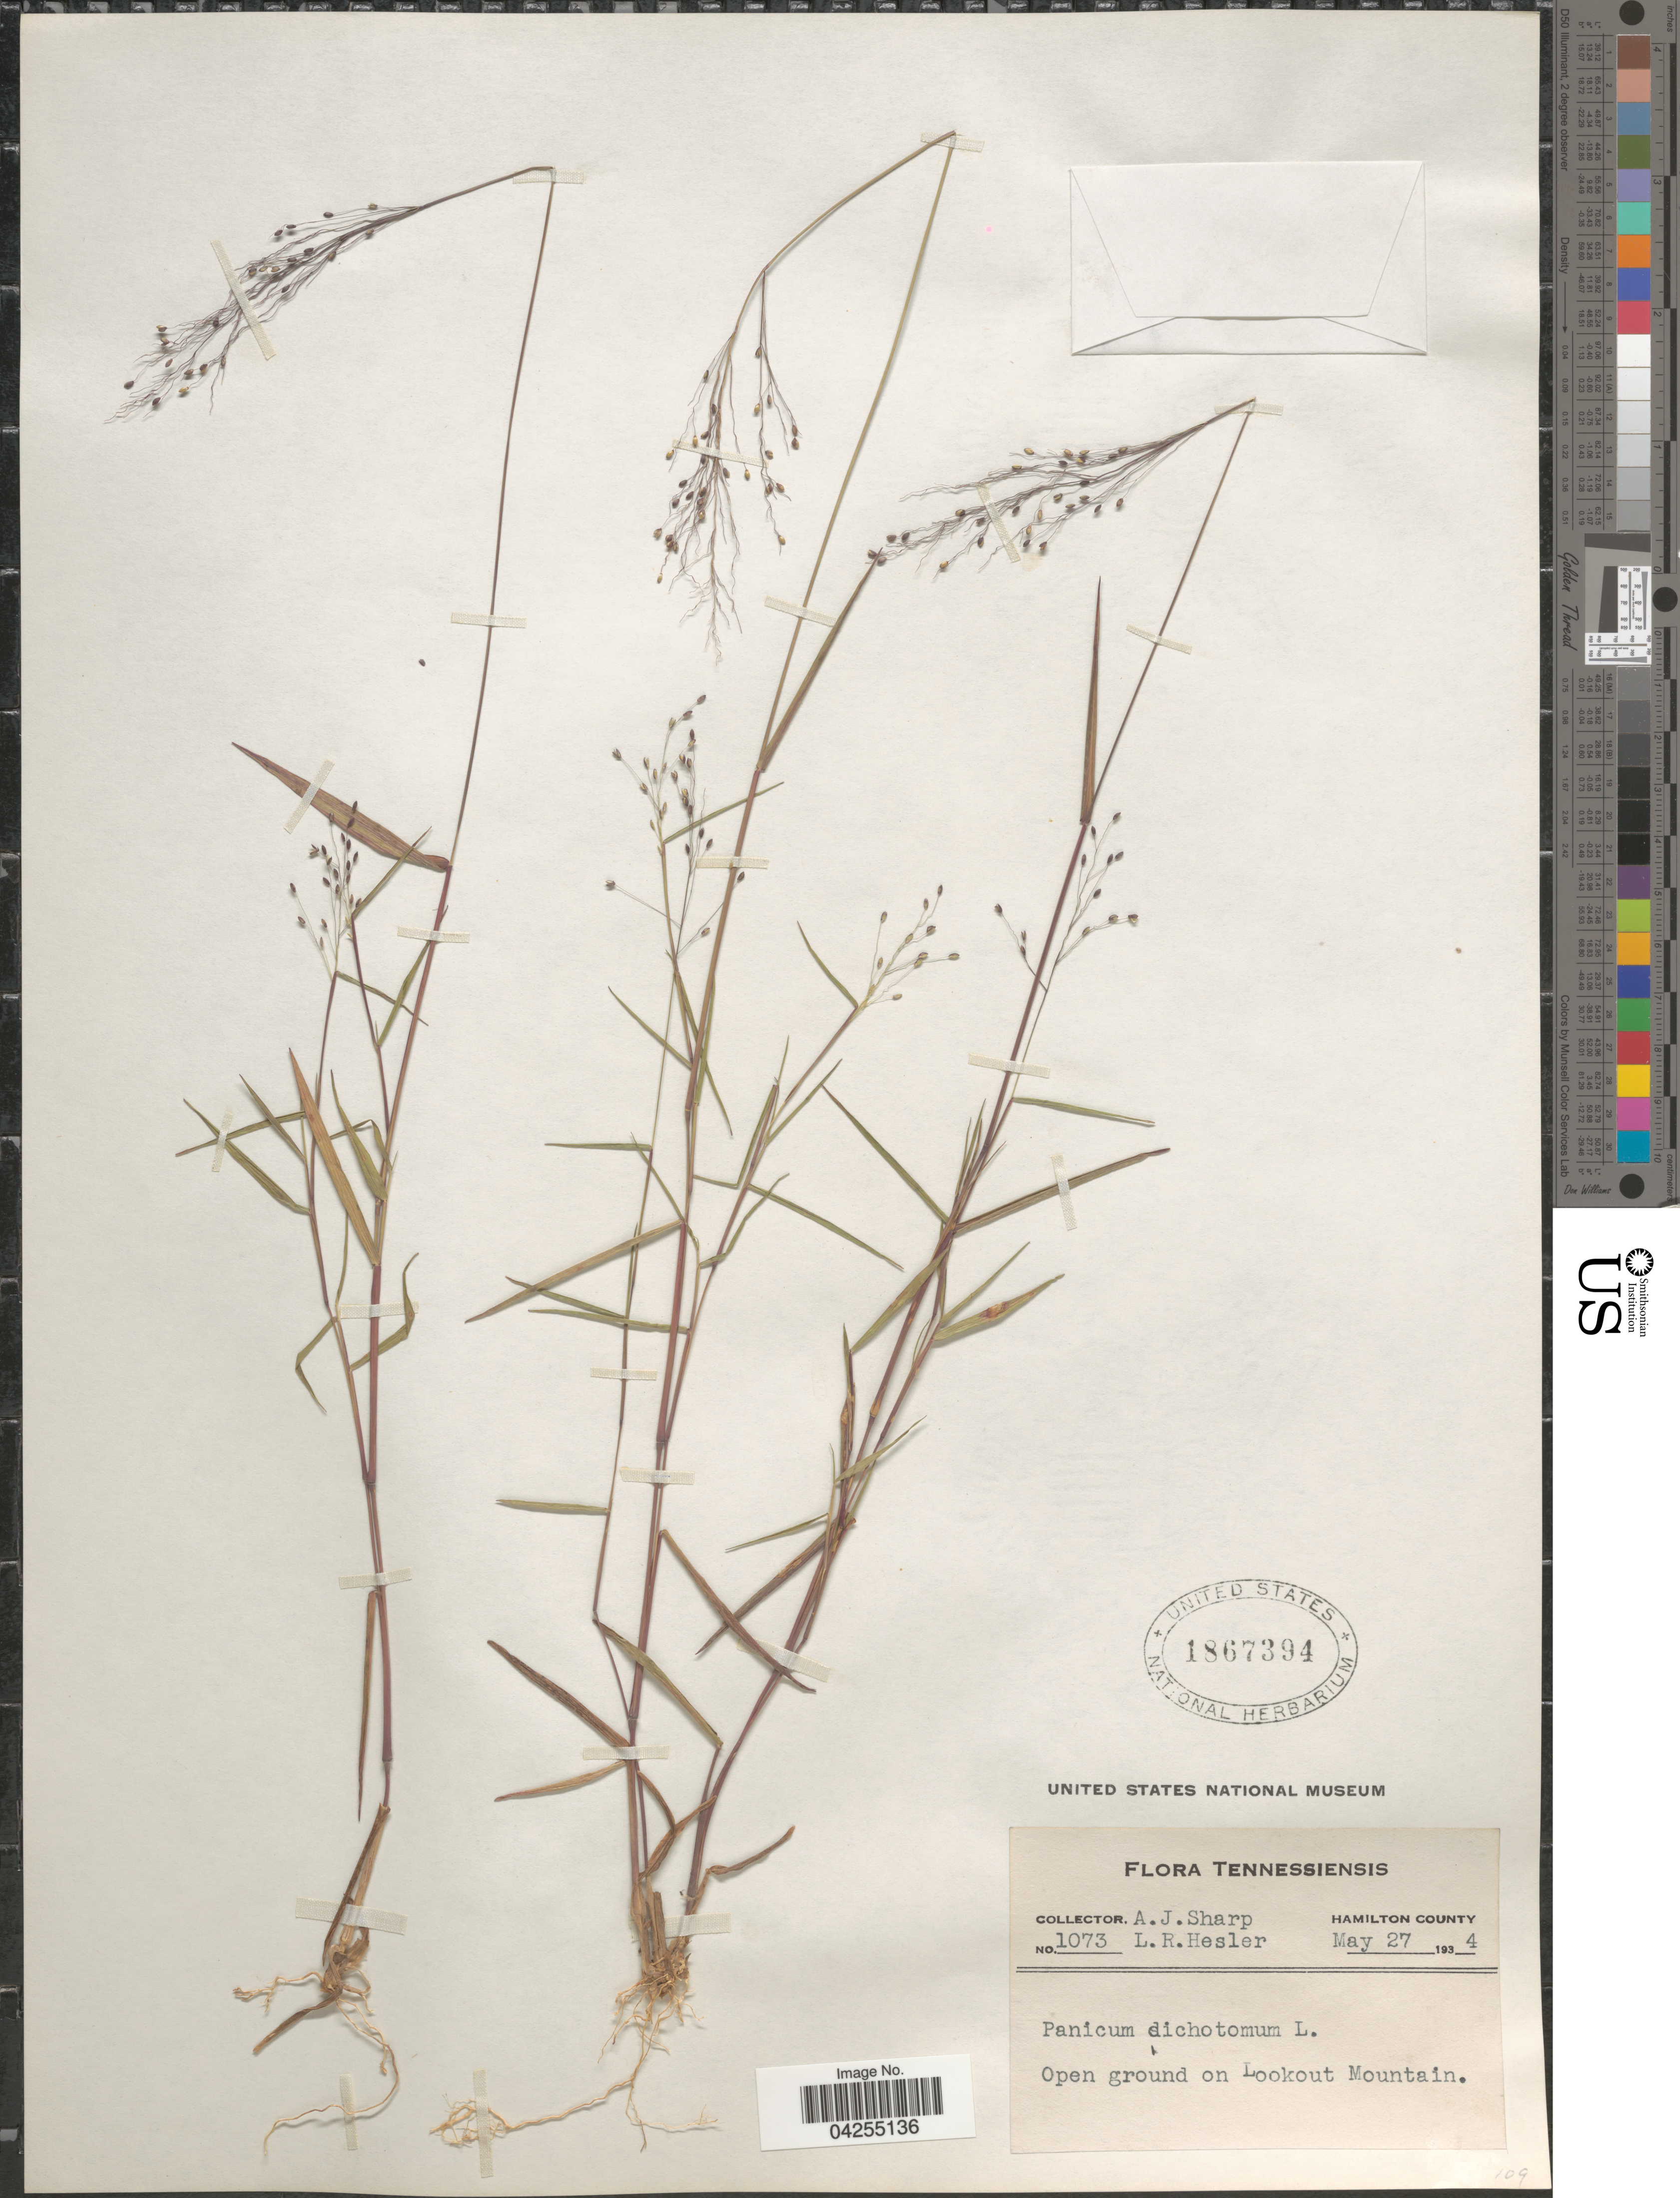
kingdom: Plantae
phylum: Tracheophyta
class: Liliopsida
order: Poales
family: Poaceae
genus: Dichanthelium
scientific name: Dichanthelium dichotomum var. dichotomum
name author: (L.) Gould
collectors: A. J. Sharp & L. Hesler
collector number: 1073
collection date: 1934-05-27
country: United States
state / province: Tennessee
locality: Hamilton County. Open ground on Lookout Mountain.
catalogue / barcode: US 1867394